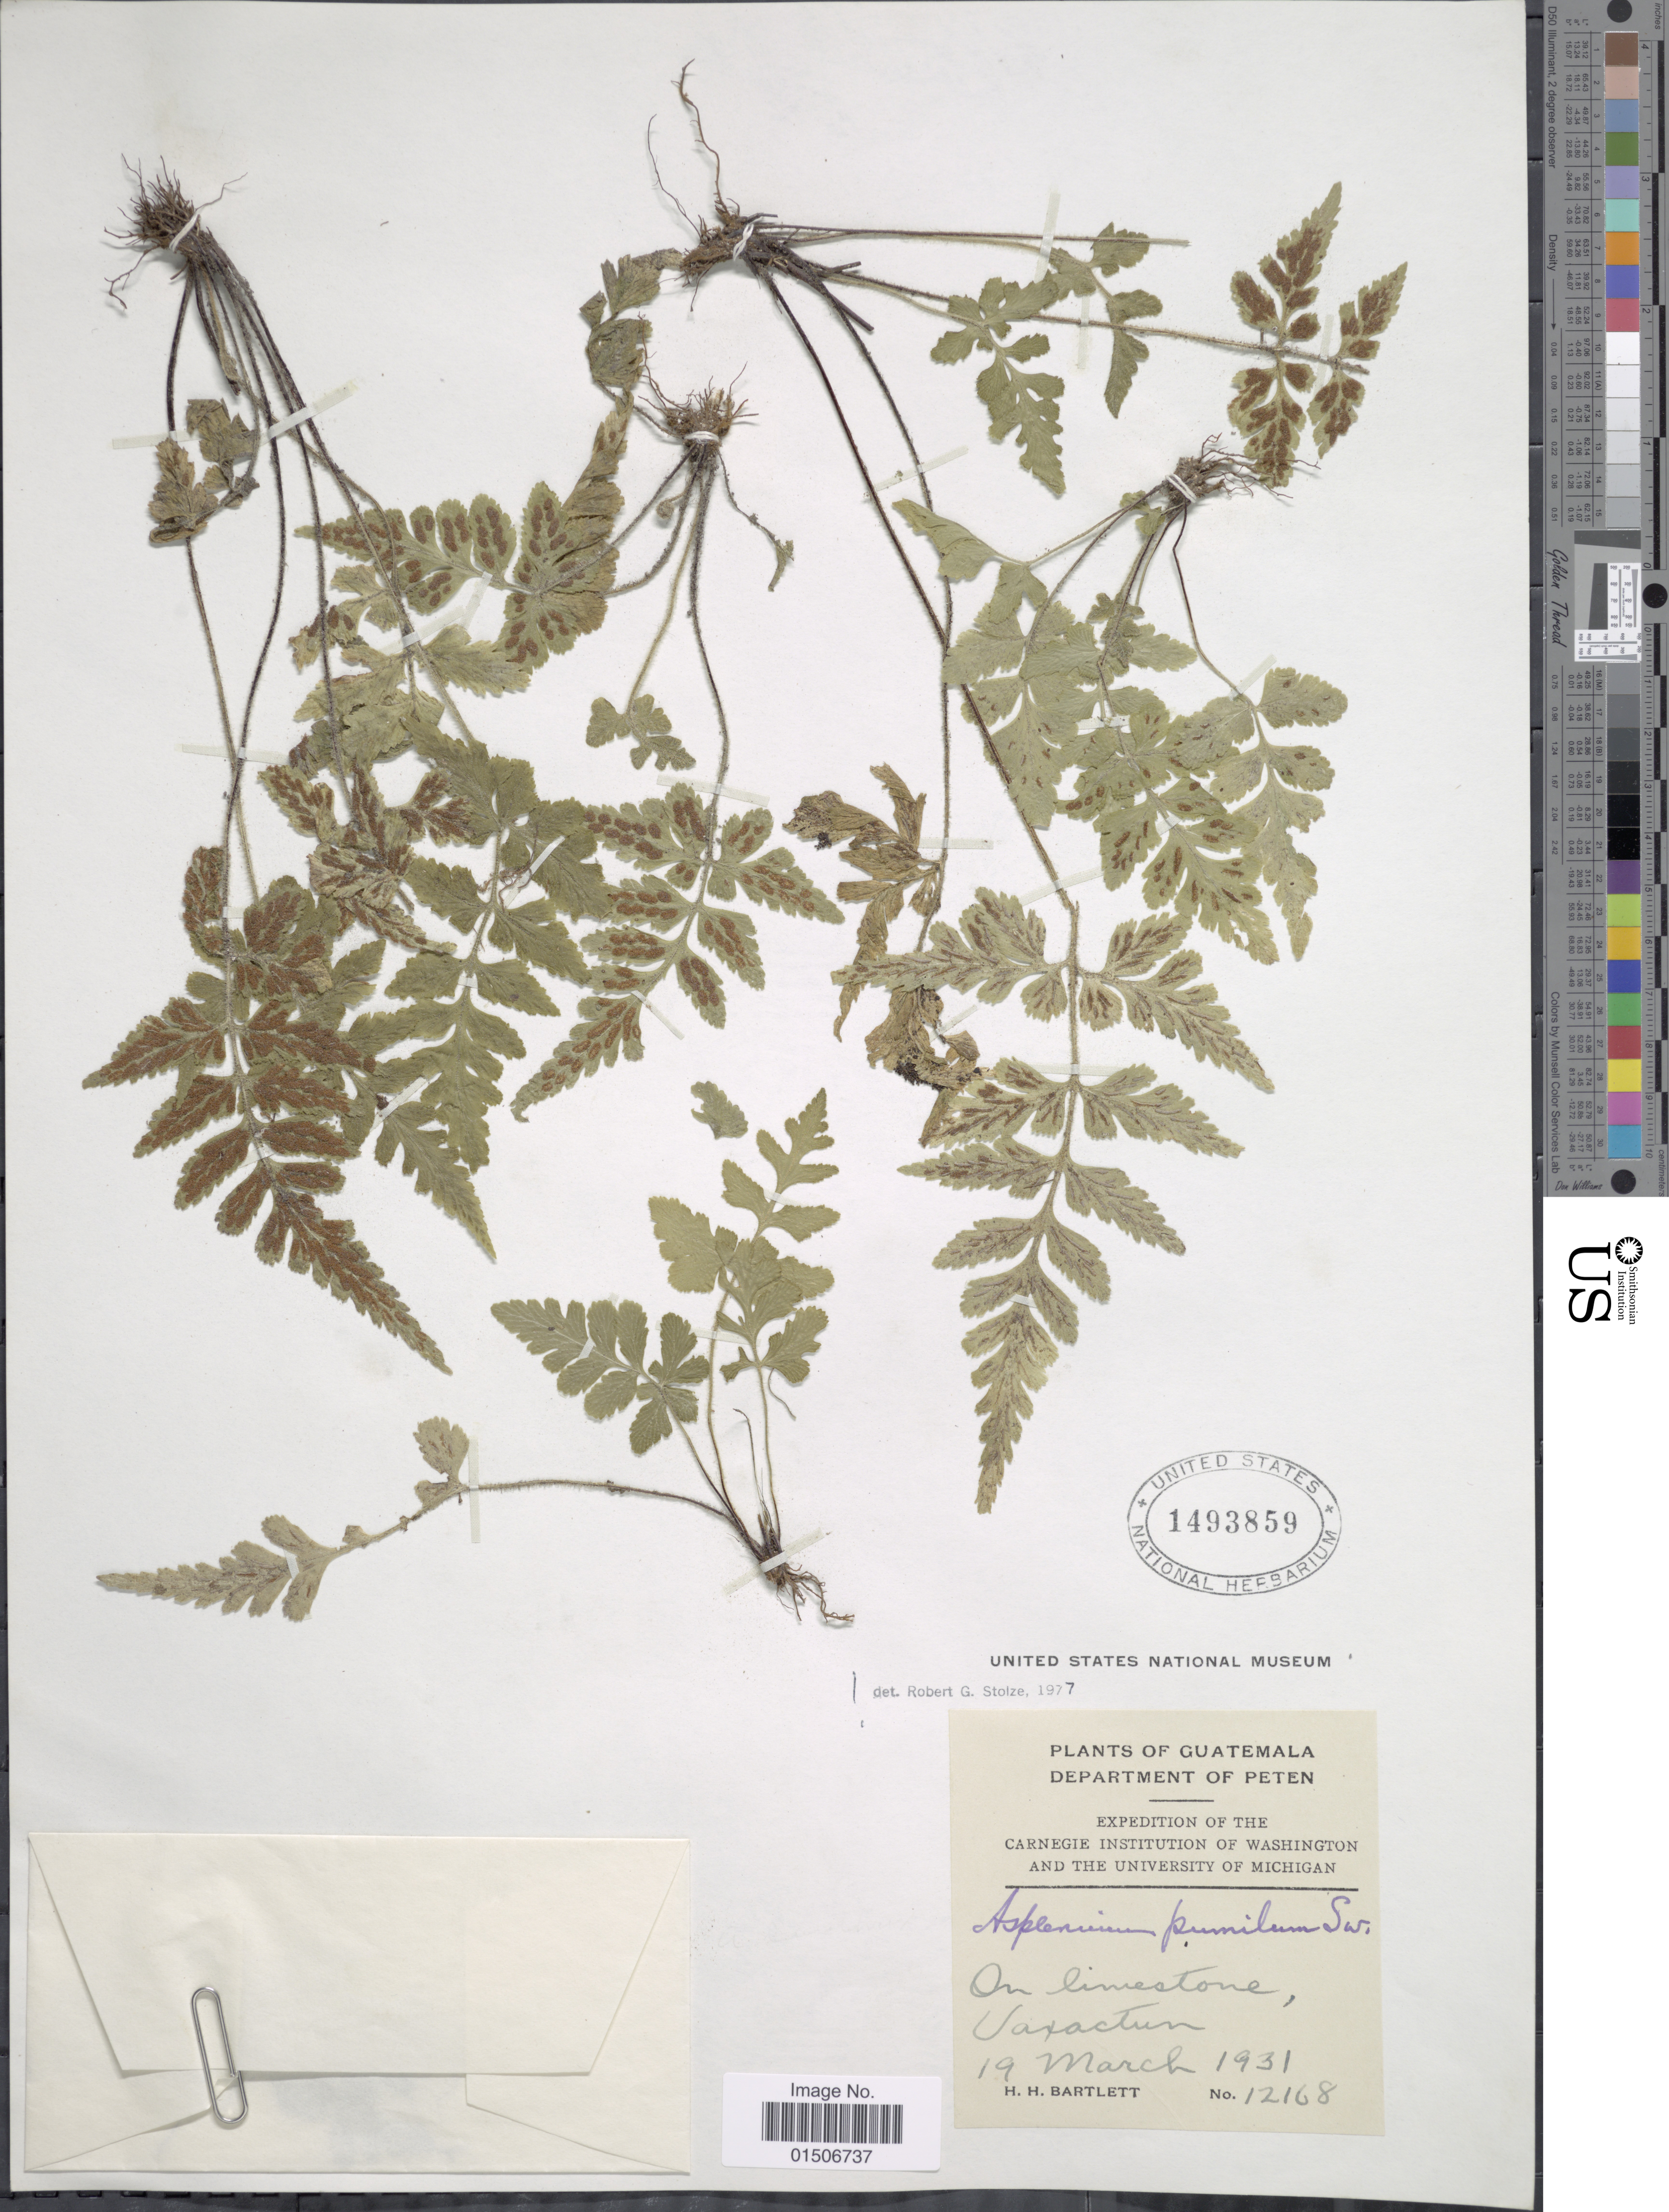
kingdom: Plantae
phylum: Tracheophyta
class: Polypodiopsida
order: Polypodiales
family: Aspleniaceae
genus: Asplenium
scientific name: Asplenium leucothrix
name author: Maxon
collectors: H. H. Bartlett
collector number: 12168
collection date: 1931-03-19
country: Guatemala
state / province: El Petén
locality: Department of Peten, On limestone, Uaxactun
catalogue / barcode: US 1493859